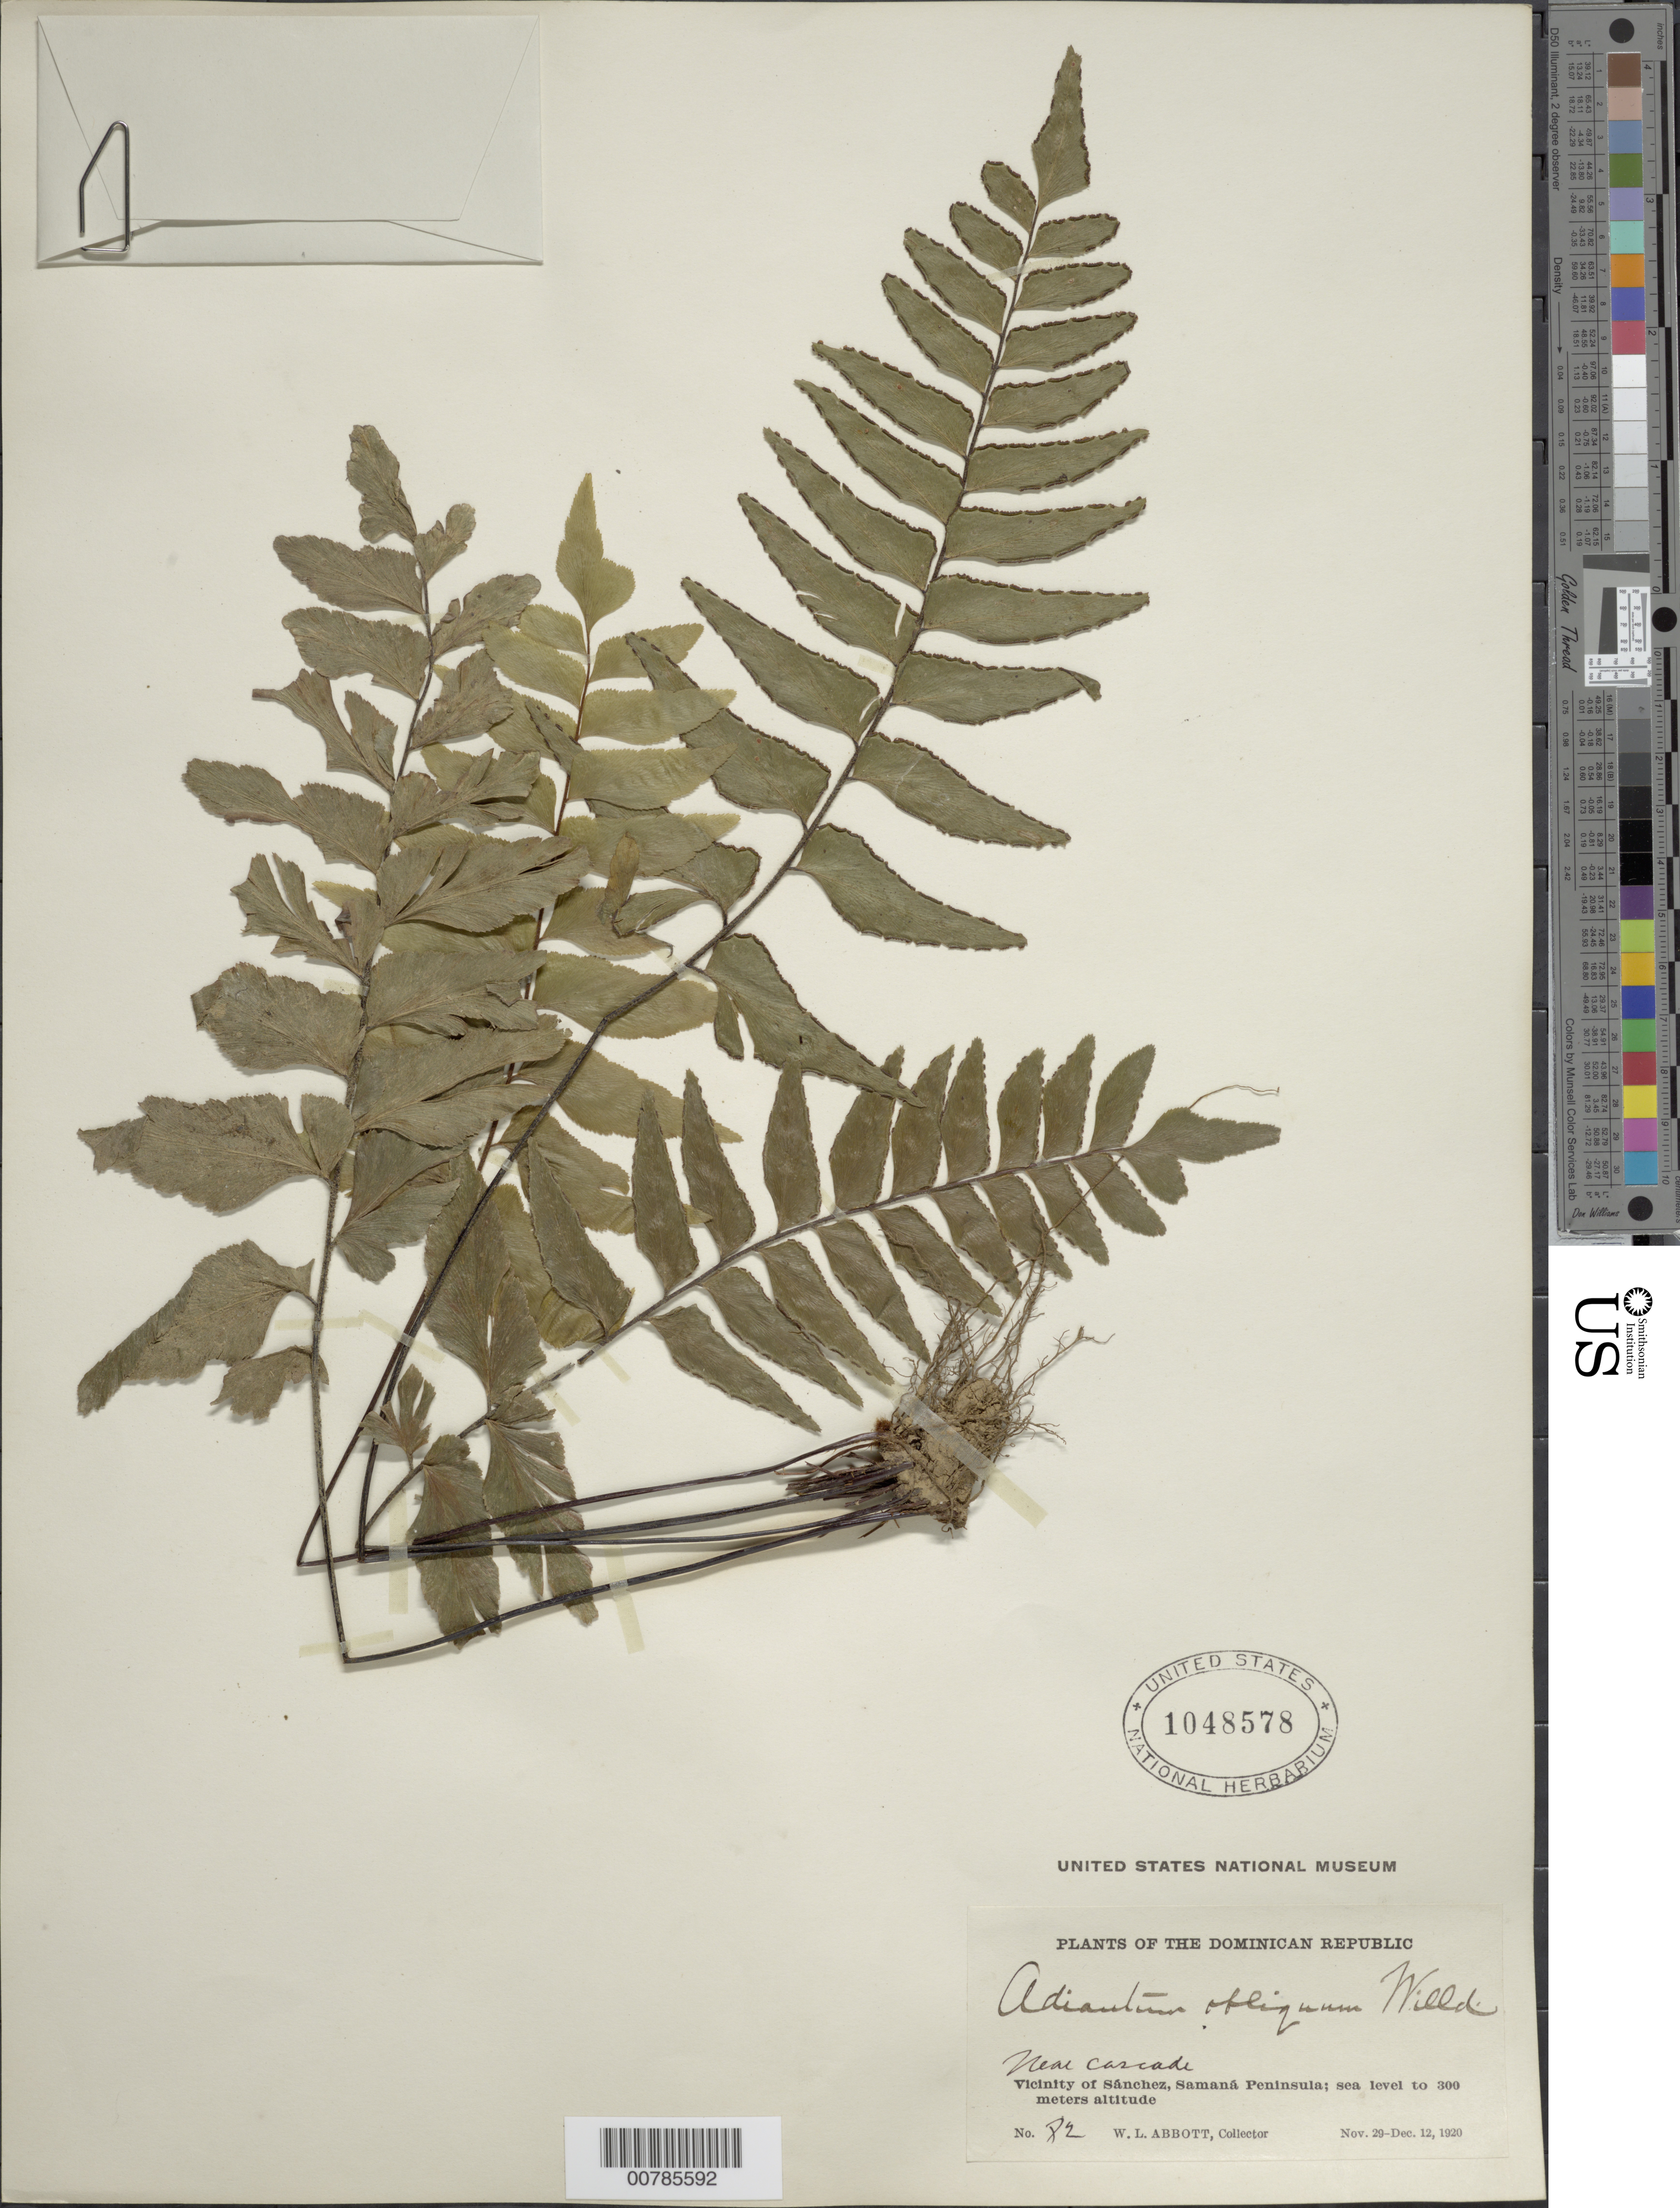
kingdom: Plantae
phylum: Tracheophyta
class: Polypodiopsida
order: Polypodiales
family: Pteridaceae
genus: Adiantum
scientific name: Adiantum obliquum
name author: Willd.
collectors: W. L. Abbott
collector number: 82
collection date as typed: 19 Nov 1920 to 12 Nov 1920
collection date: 1920-11-12/1920-11-19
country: Dominican Republic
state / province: Samana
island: Hispaniola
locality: Sánchez, vicinity; Samaná Peninsula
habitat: Near cascade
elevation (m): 0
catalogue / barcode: US 1048578